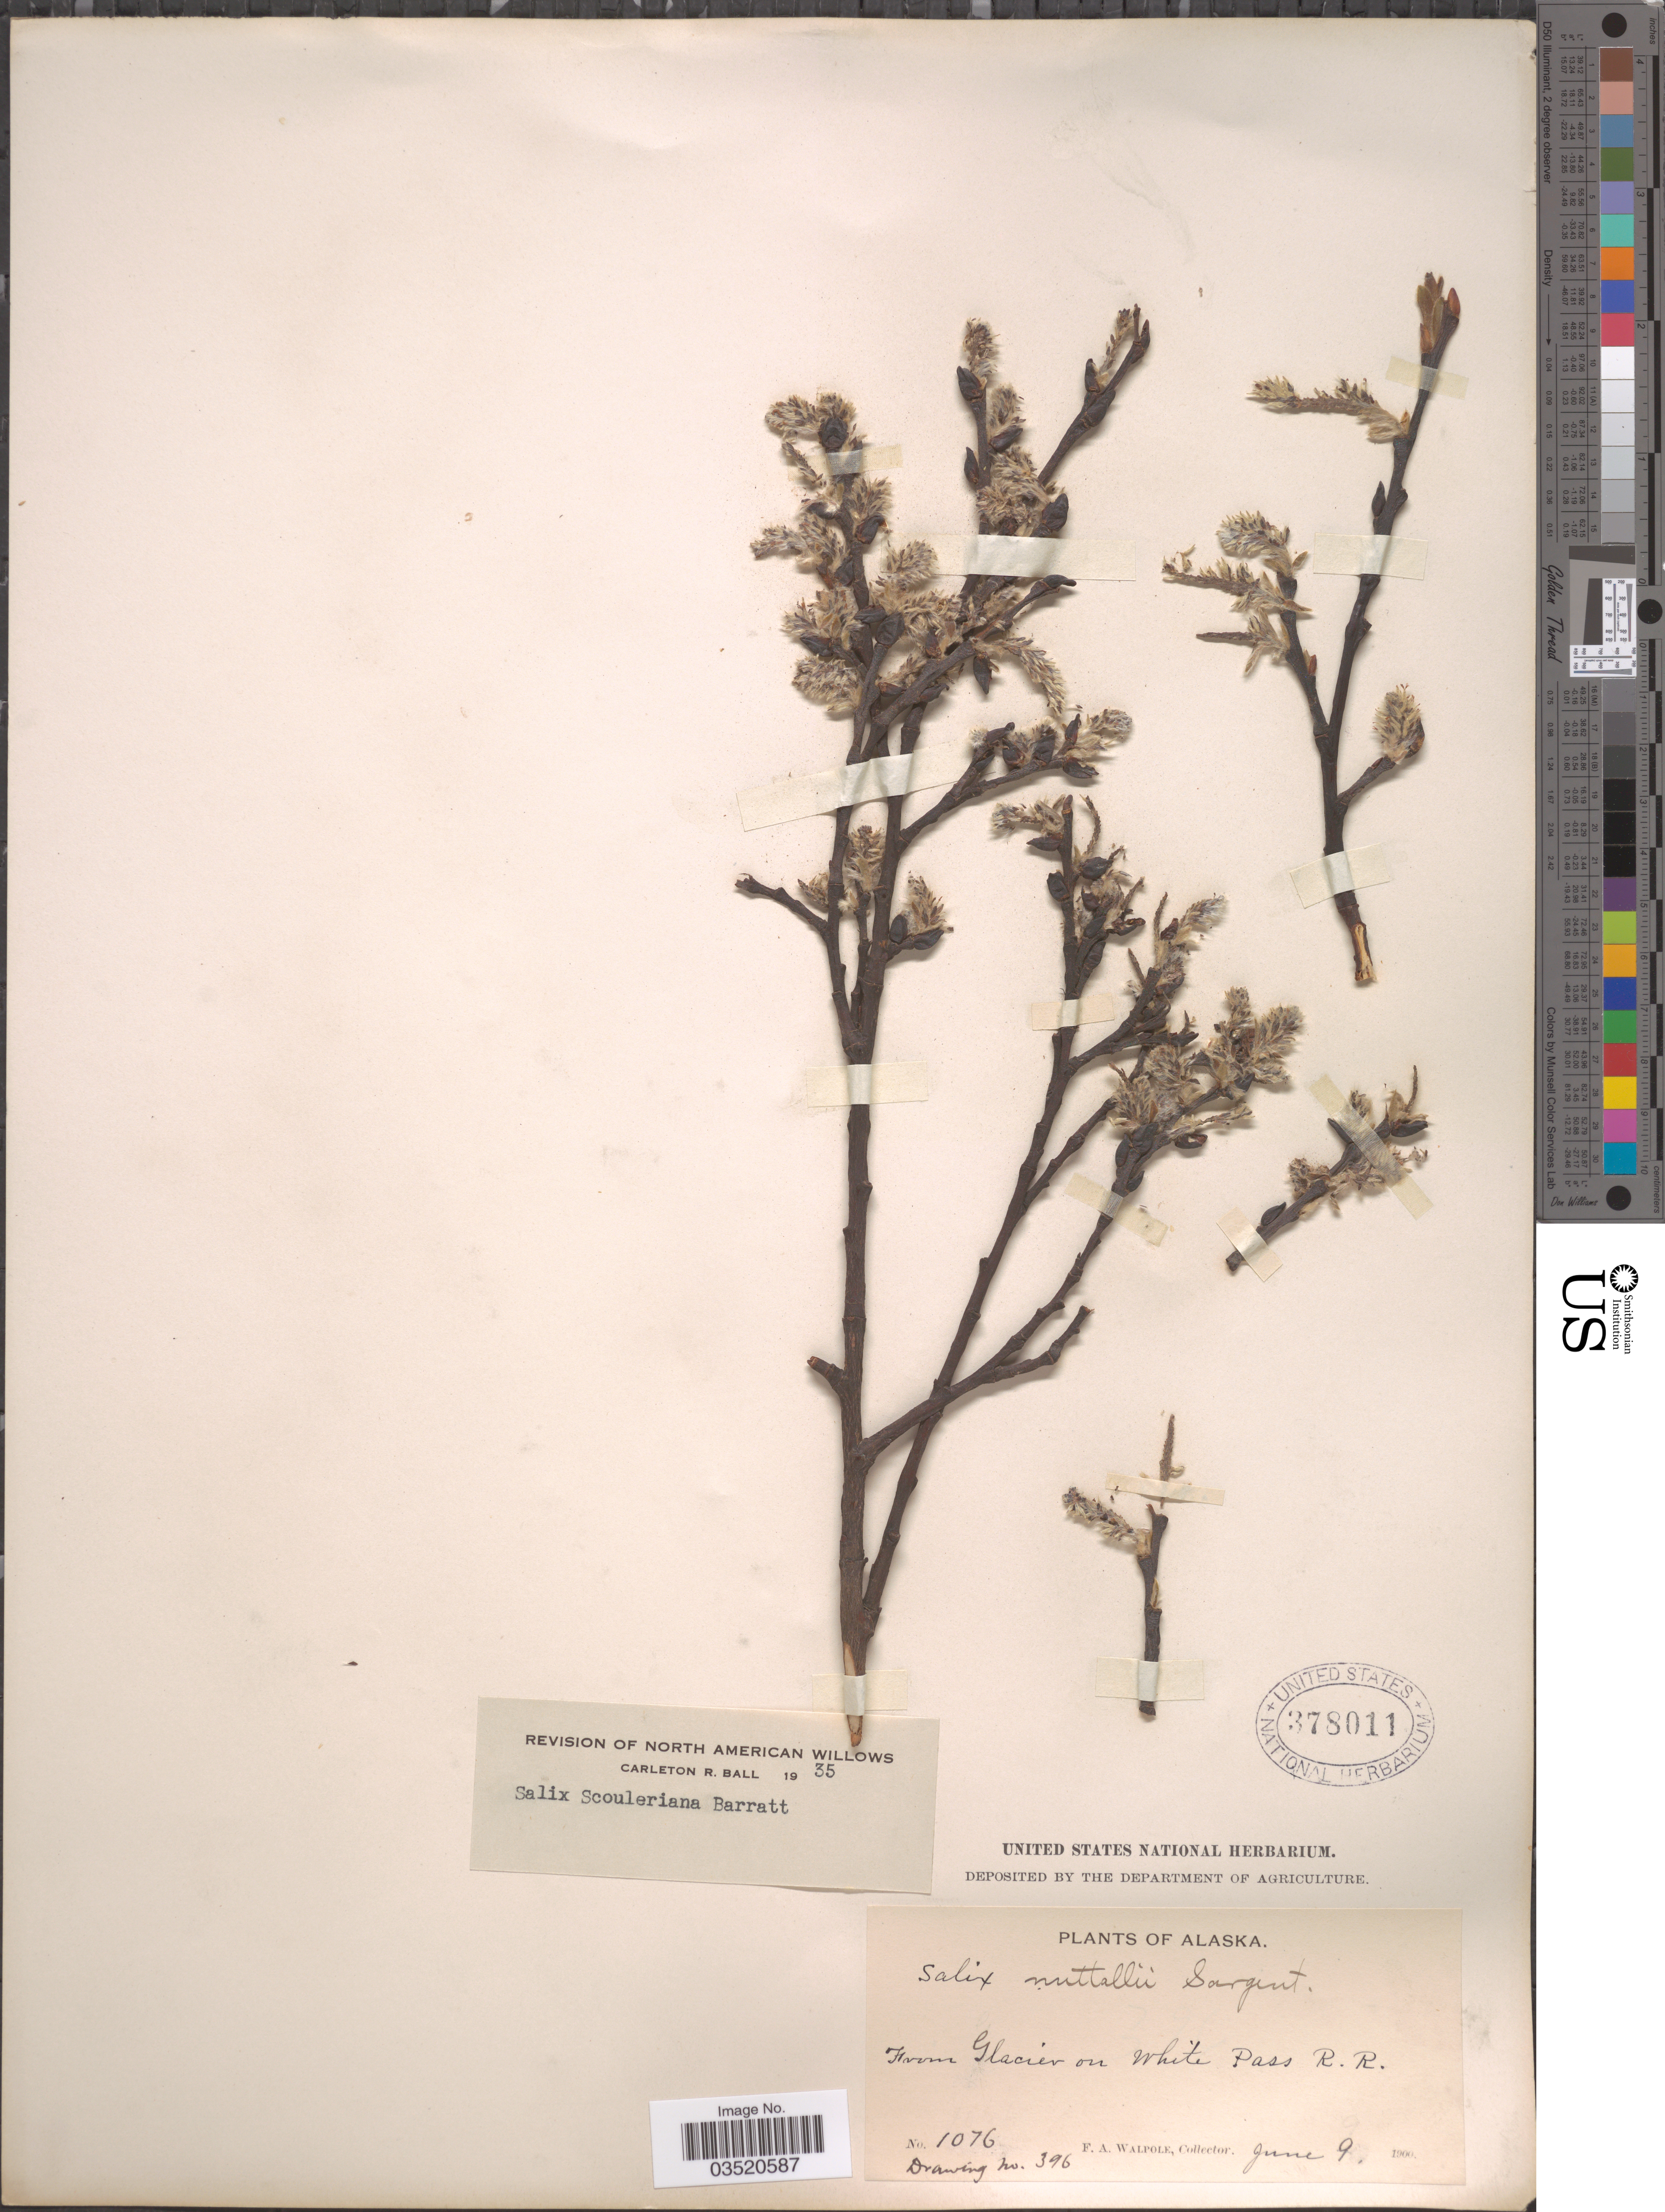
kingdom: Plantae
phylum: Tracheophyta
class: Magnoliopsida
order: Malpighiales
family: Salicaceae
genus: Salix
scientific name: Salix scouleriana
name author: Barratt ex Hook.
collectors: F. Walpole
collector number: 1076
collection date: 1900-06-09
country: United States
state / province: Alaska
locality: From Glacier on White Pass R. R.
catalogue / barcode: US 378011